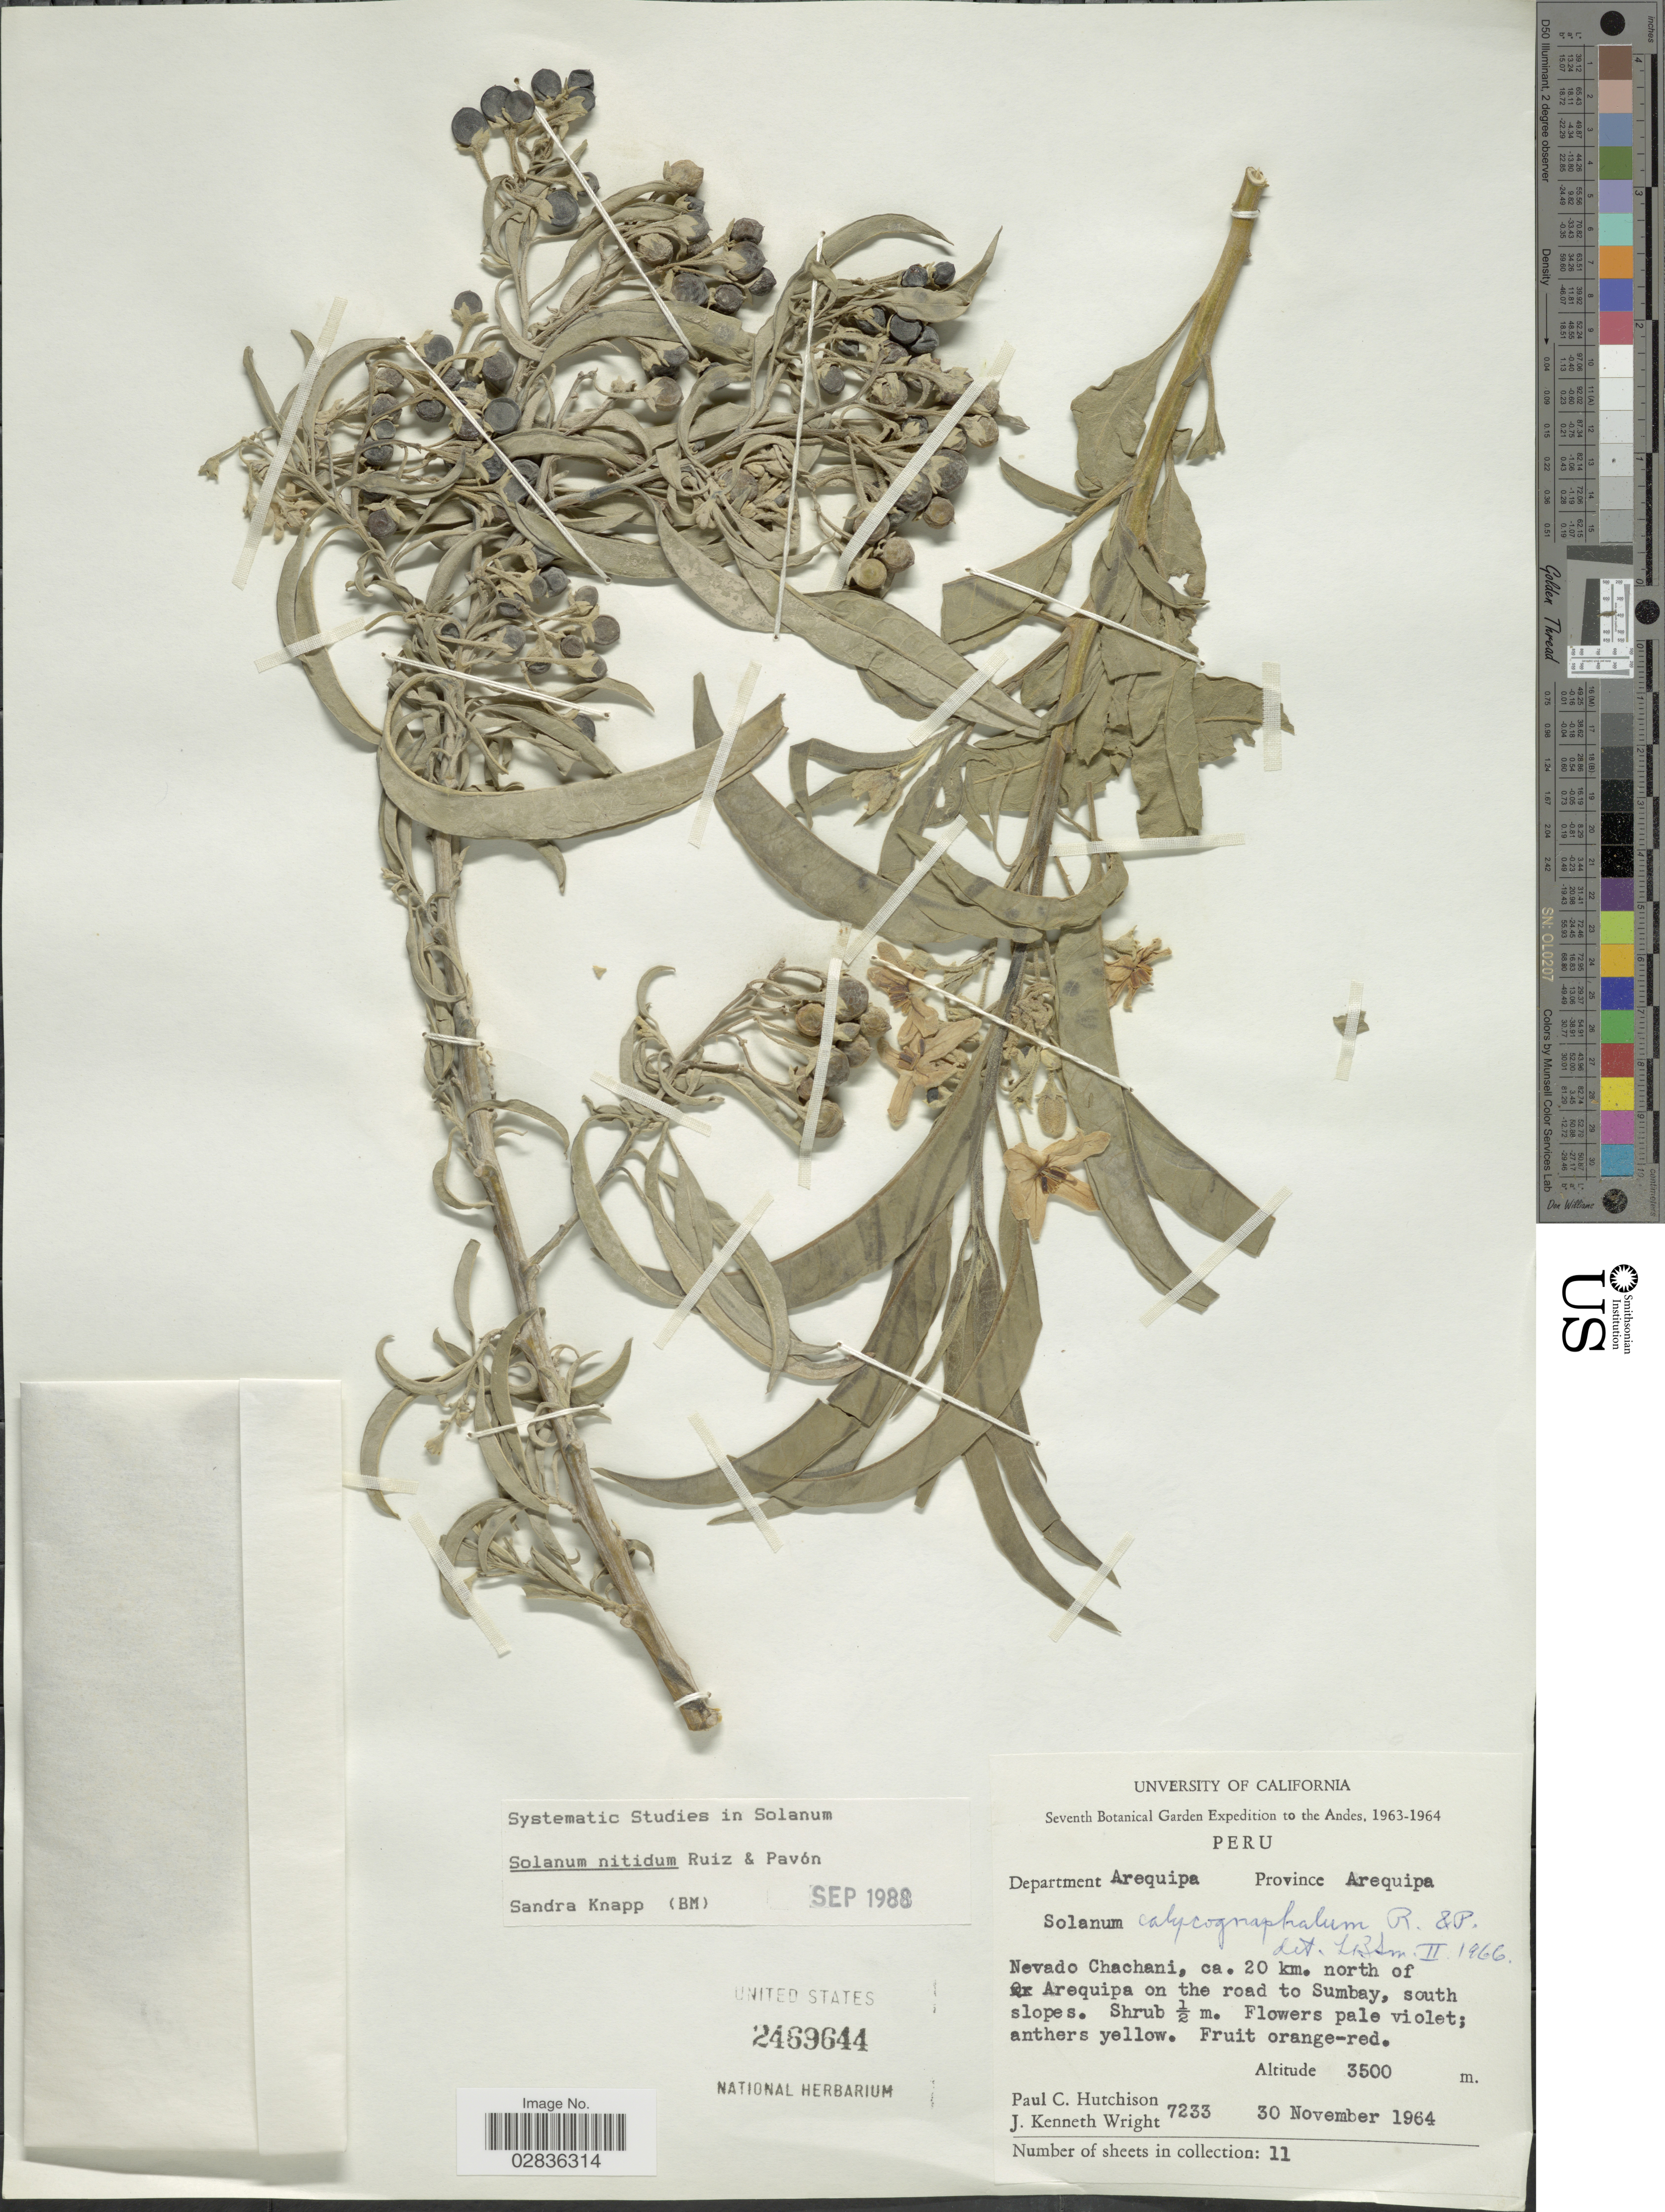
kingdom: Plantae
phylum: Tracheophyta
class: Magnoliopsida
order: Solanales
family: Solanaceae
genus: Solanum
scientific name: Solanum nitidum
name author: Ruiz & Pav.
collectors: P. C. Hutchison & J. K. Wright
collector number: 7233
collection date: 1964-11-30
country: Peru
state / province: Arequipa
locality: Andes. Department Arequipa. Province Arequipa. Nevado Chachani, ca. 20 km. north of Arequipa on the road to Sumbay, south slopes.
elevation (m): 3500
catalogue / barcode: US 2469644